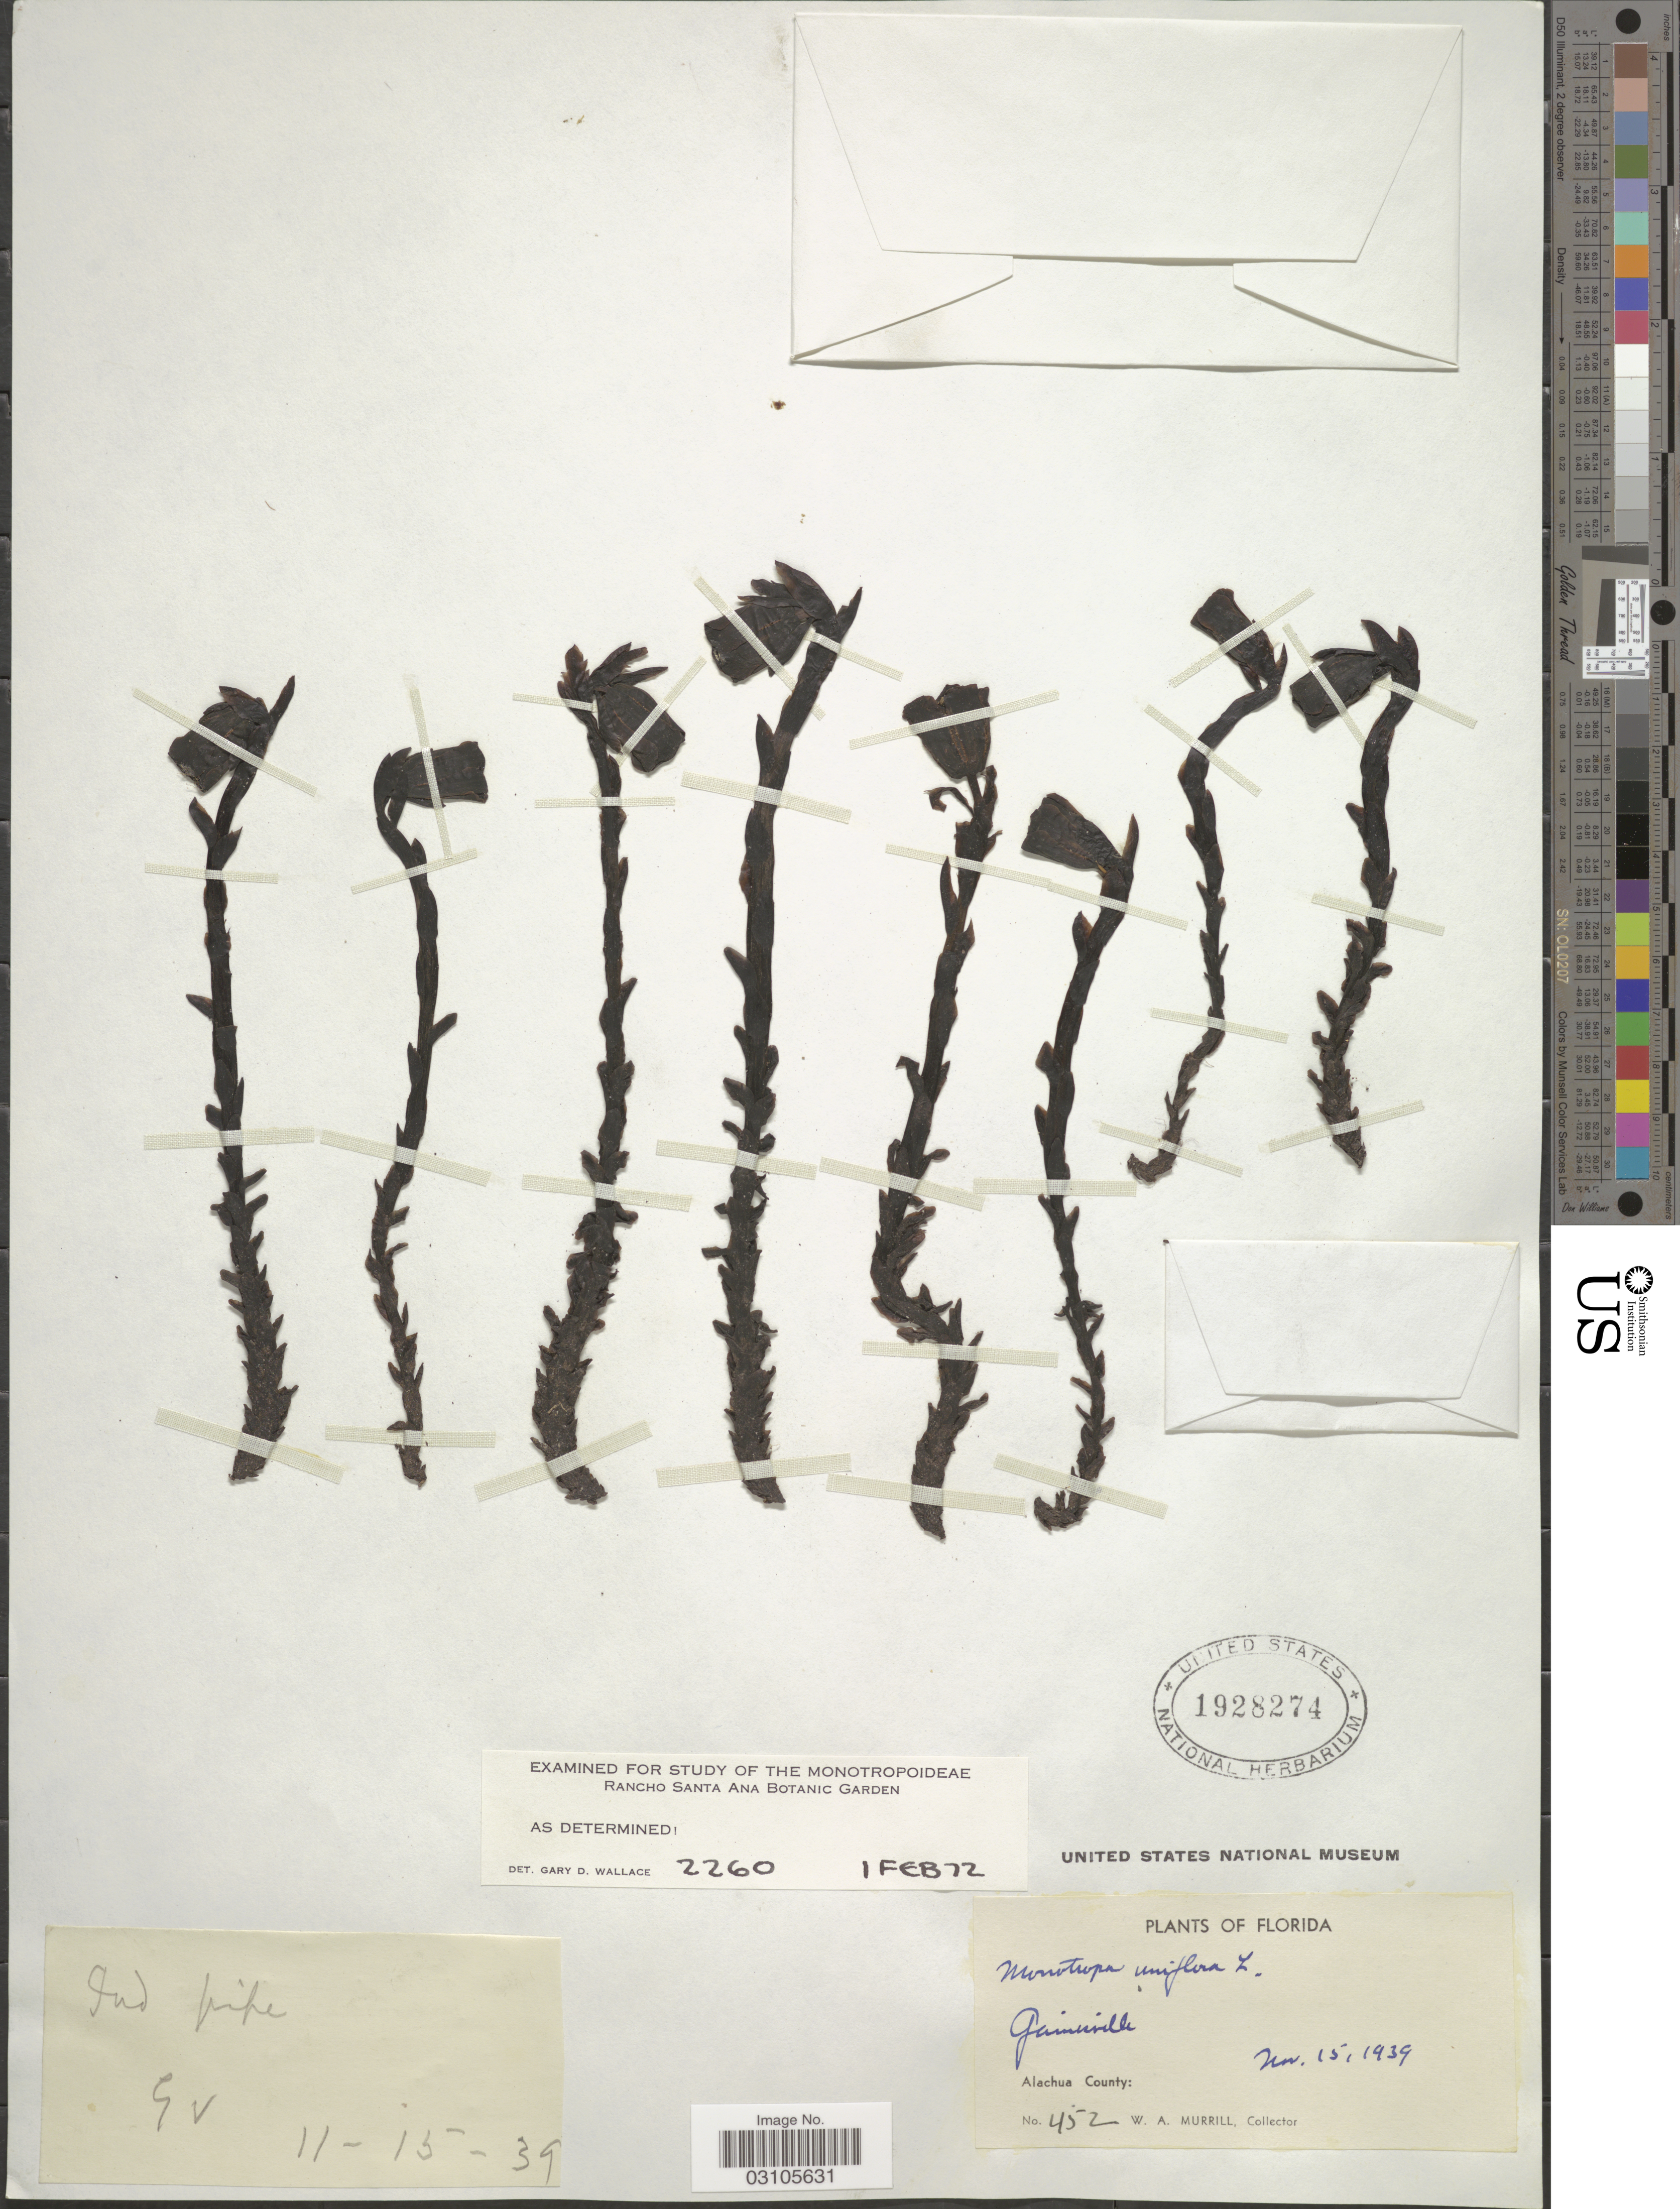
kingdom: Plantae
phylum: Tracheophyta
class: Magnoliopsida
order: Ericales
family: Ericaceae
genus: Monotropa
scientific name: Monotropa uniflora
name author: L.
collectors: W. A. Murrill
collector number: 452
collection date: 1939-11-15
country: United States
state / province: Florida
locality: Gainesville. Alachua County.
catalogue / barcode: US 1928274